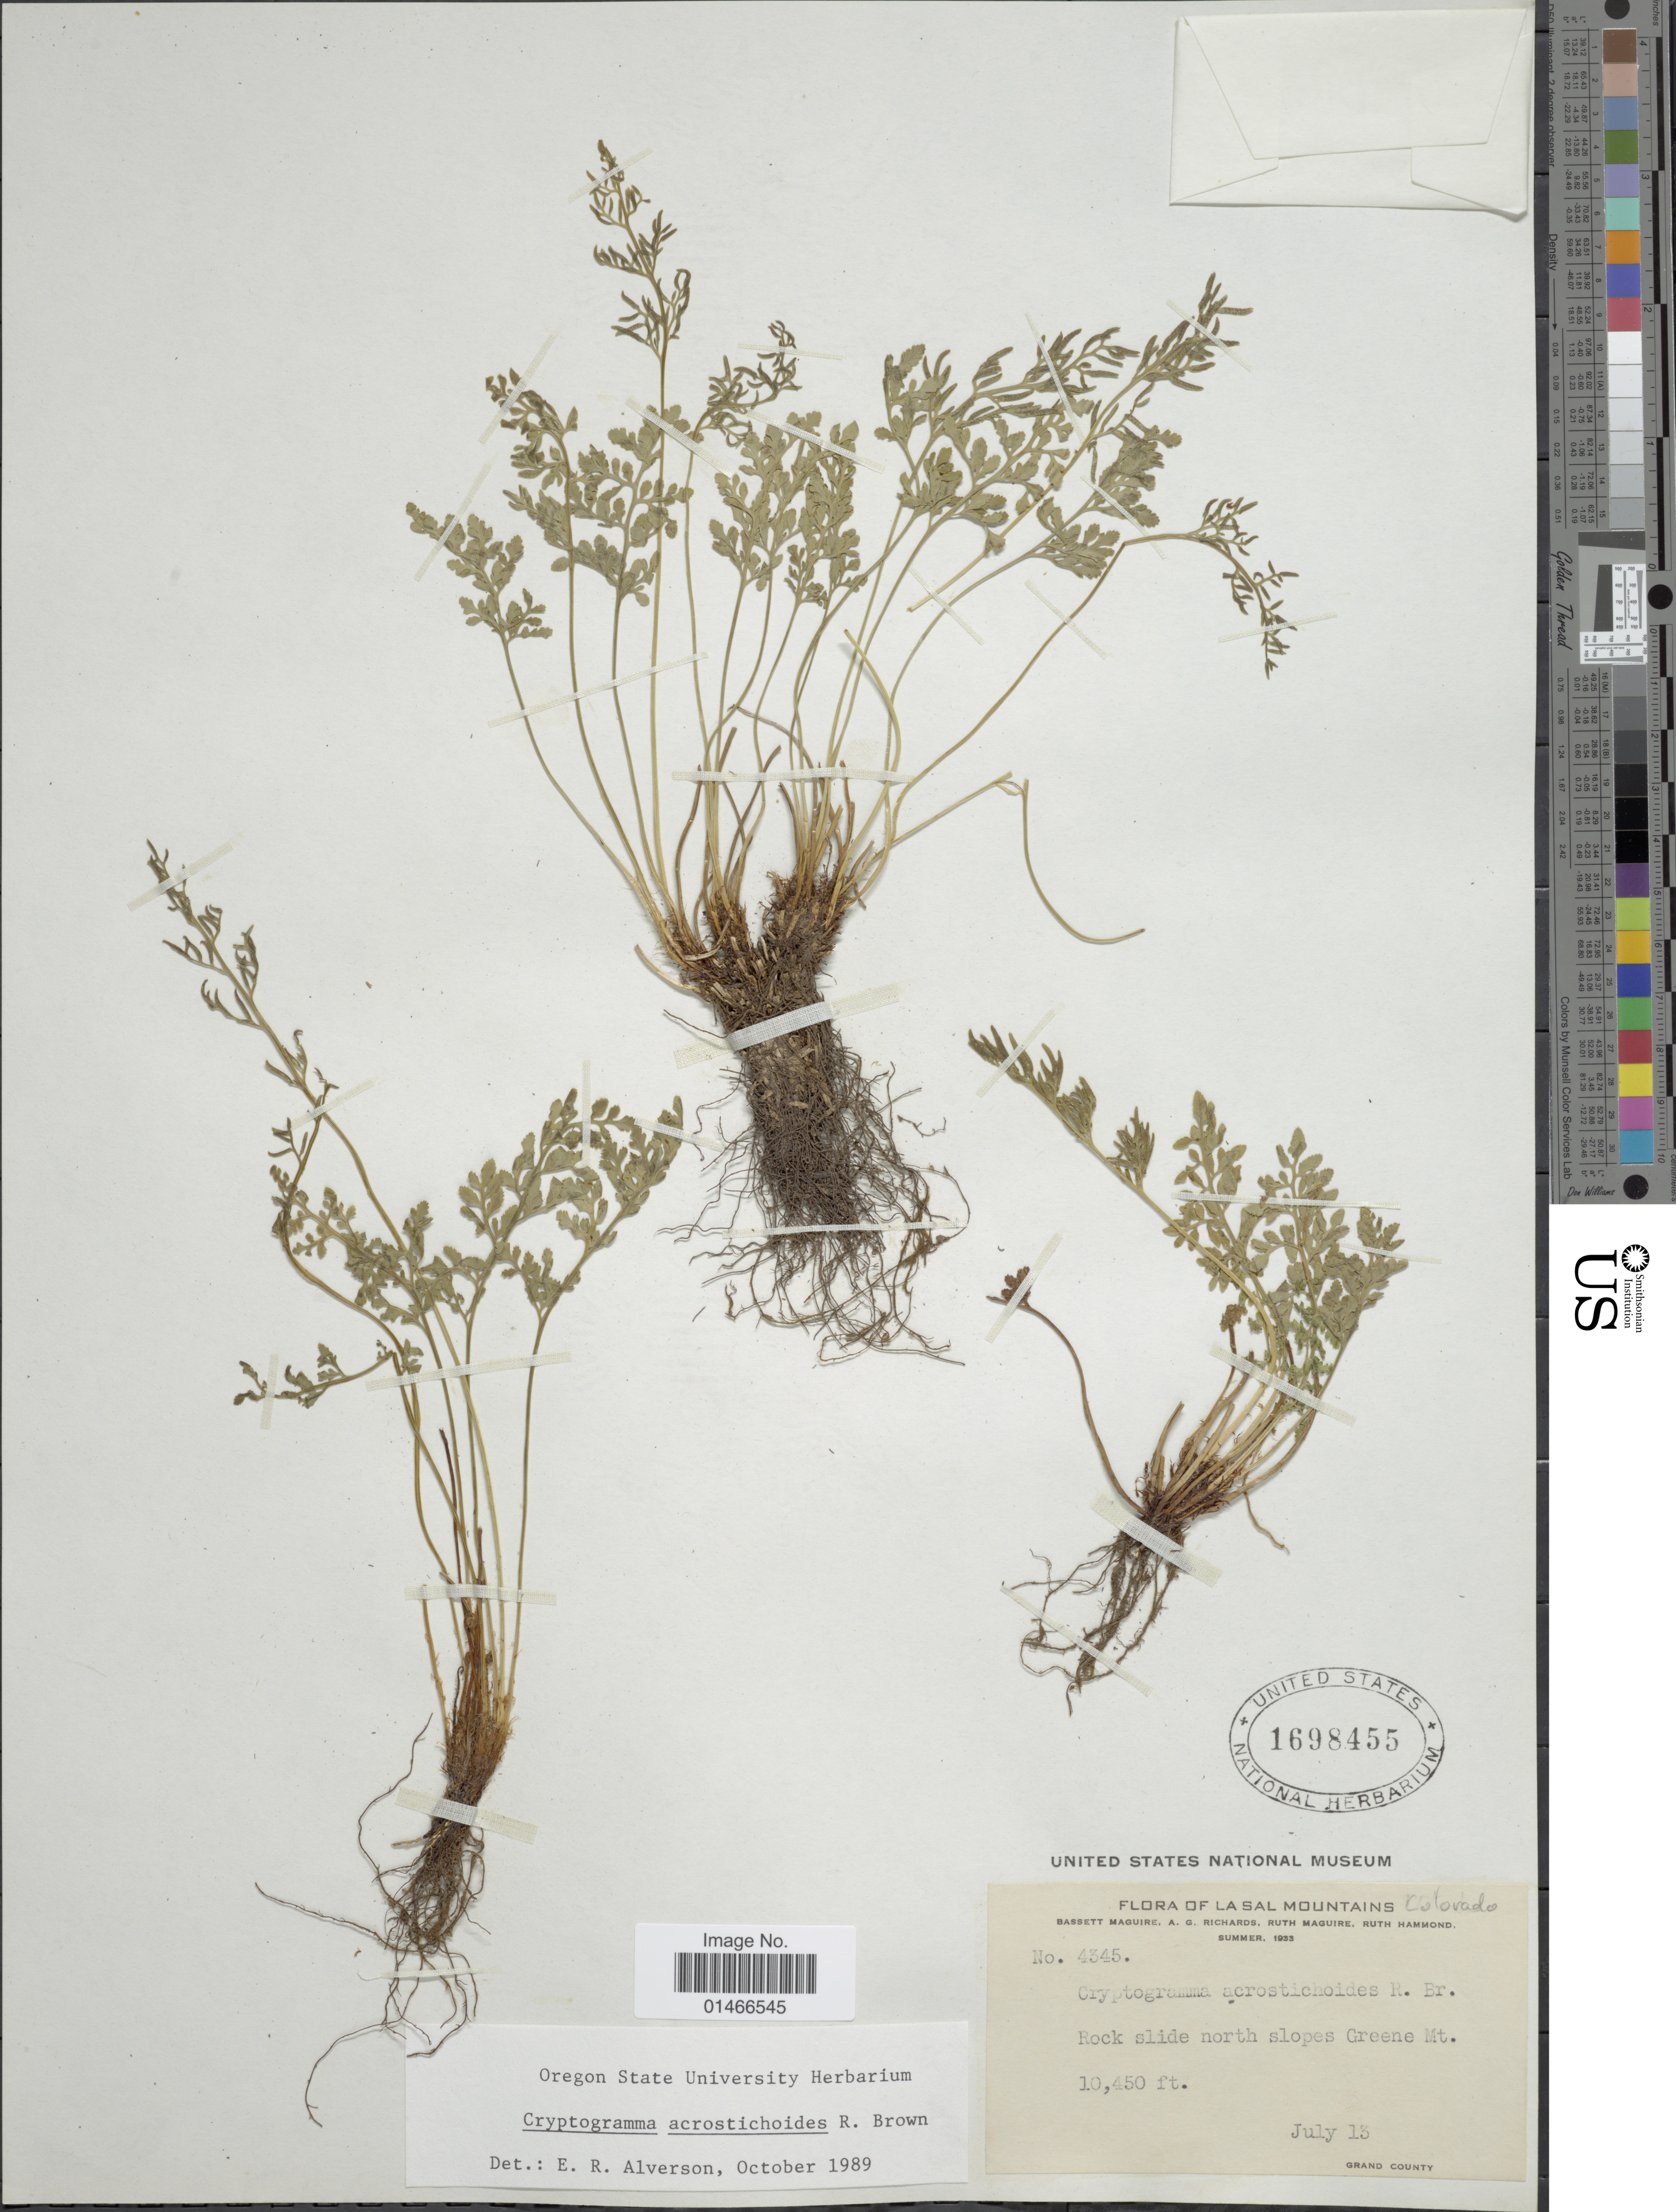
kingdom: Plantae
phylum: Tracheophyta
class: Polypodiopsida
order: Polypodiales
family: Pteridaceae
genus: Cryptogramma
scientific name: Cryptogramma acrostichoides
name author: R. Br.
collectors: B. Maguire, A. Richards, R. R. Maguire & R. Hammond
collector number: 4345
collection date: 1933-07-13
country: United States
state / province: Colorado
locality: La Sal Mountains. Rock slide north slopes Greene Mt. Grand County.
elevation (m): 3185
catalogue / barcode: US 1698455